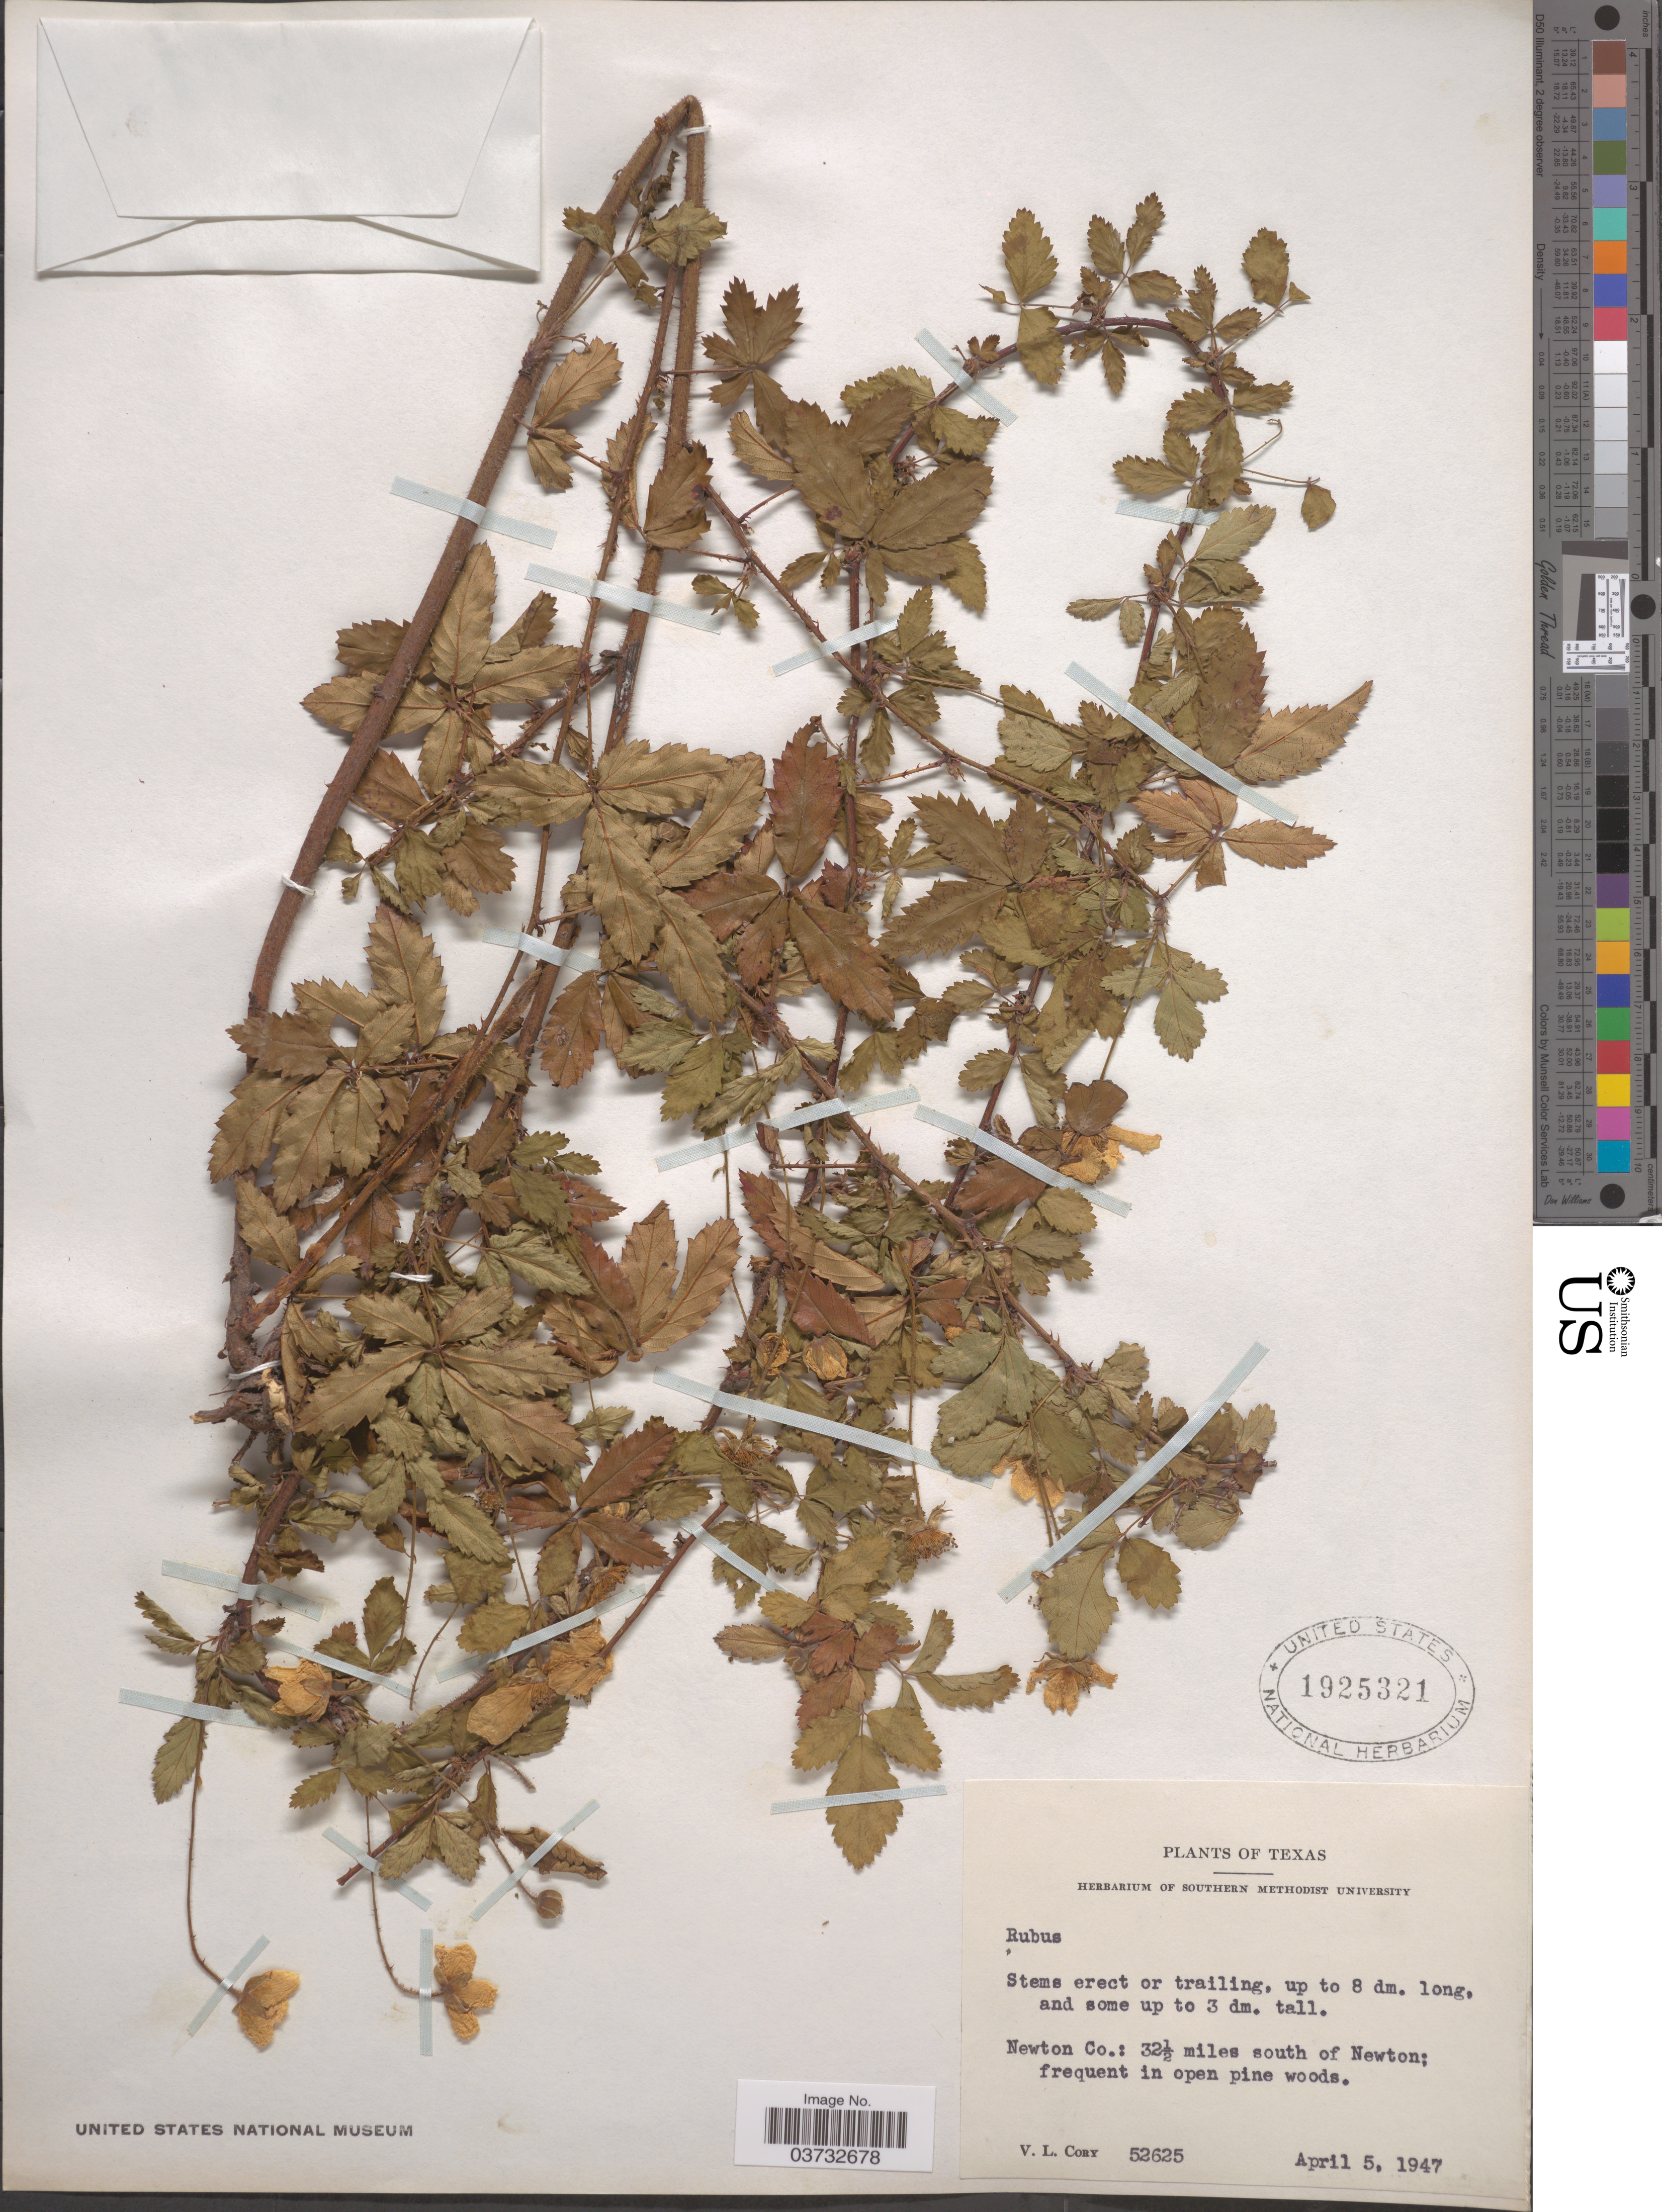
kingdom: Plantae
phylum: Tracheophyta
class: Magnoliopsida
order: Rosales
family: Rosaceae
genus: Rubus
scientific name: Rubus sp.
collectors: V. Cory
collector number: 52625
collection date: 1947-04-05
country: United States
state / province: Texas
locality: Newton Co.: 32½ miles south of Newton.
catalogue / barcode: US 1925321